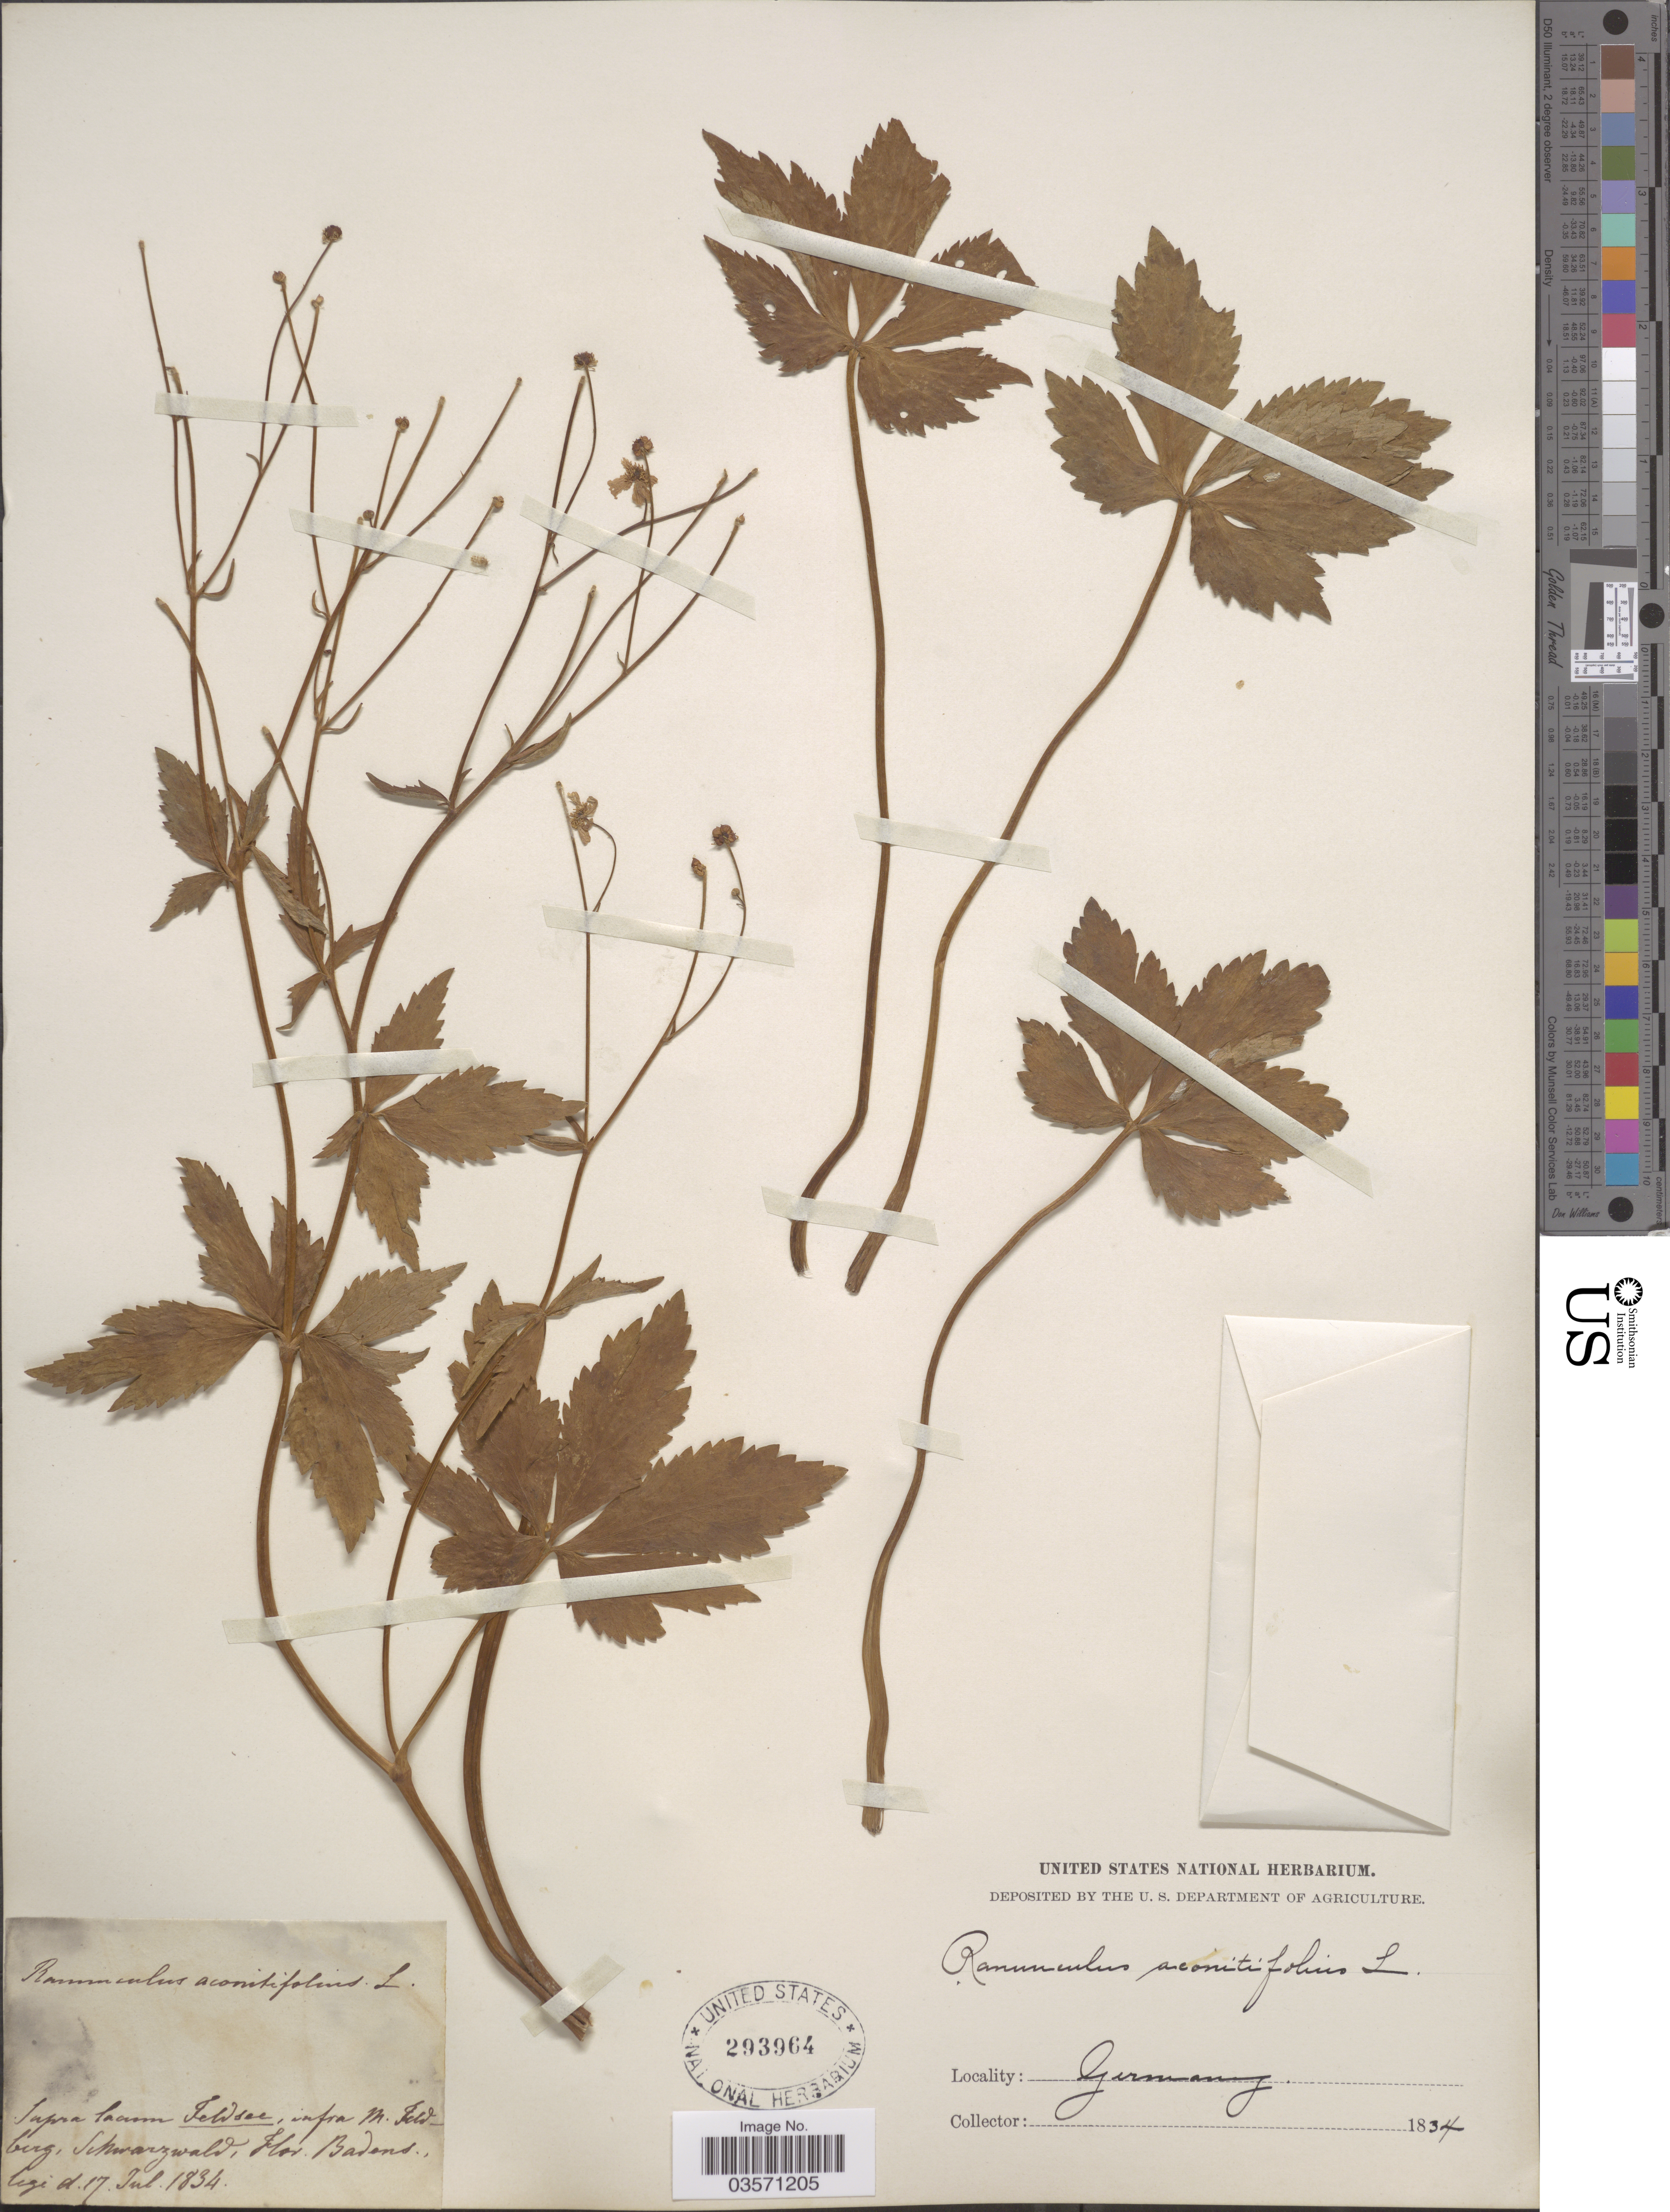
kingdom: Plantae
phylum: Tracheophyta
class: Magnoliopsida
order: Ranunculales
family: Ranunculaceae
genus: Ranunculus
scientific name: Ranunculus aconitifolius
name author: L.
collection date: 1834-07-17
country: Germany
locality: Supra lacum Feldsee, infra M. Feldberg, Schwarzwald, Badens.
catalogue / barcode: US 293964